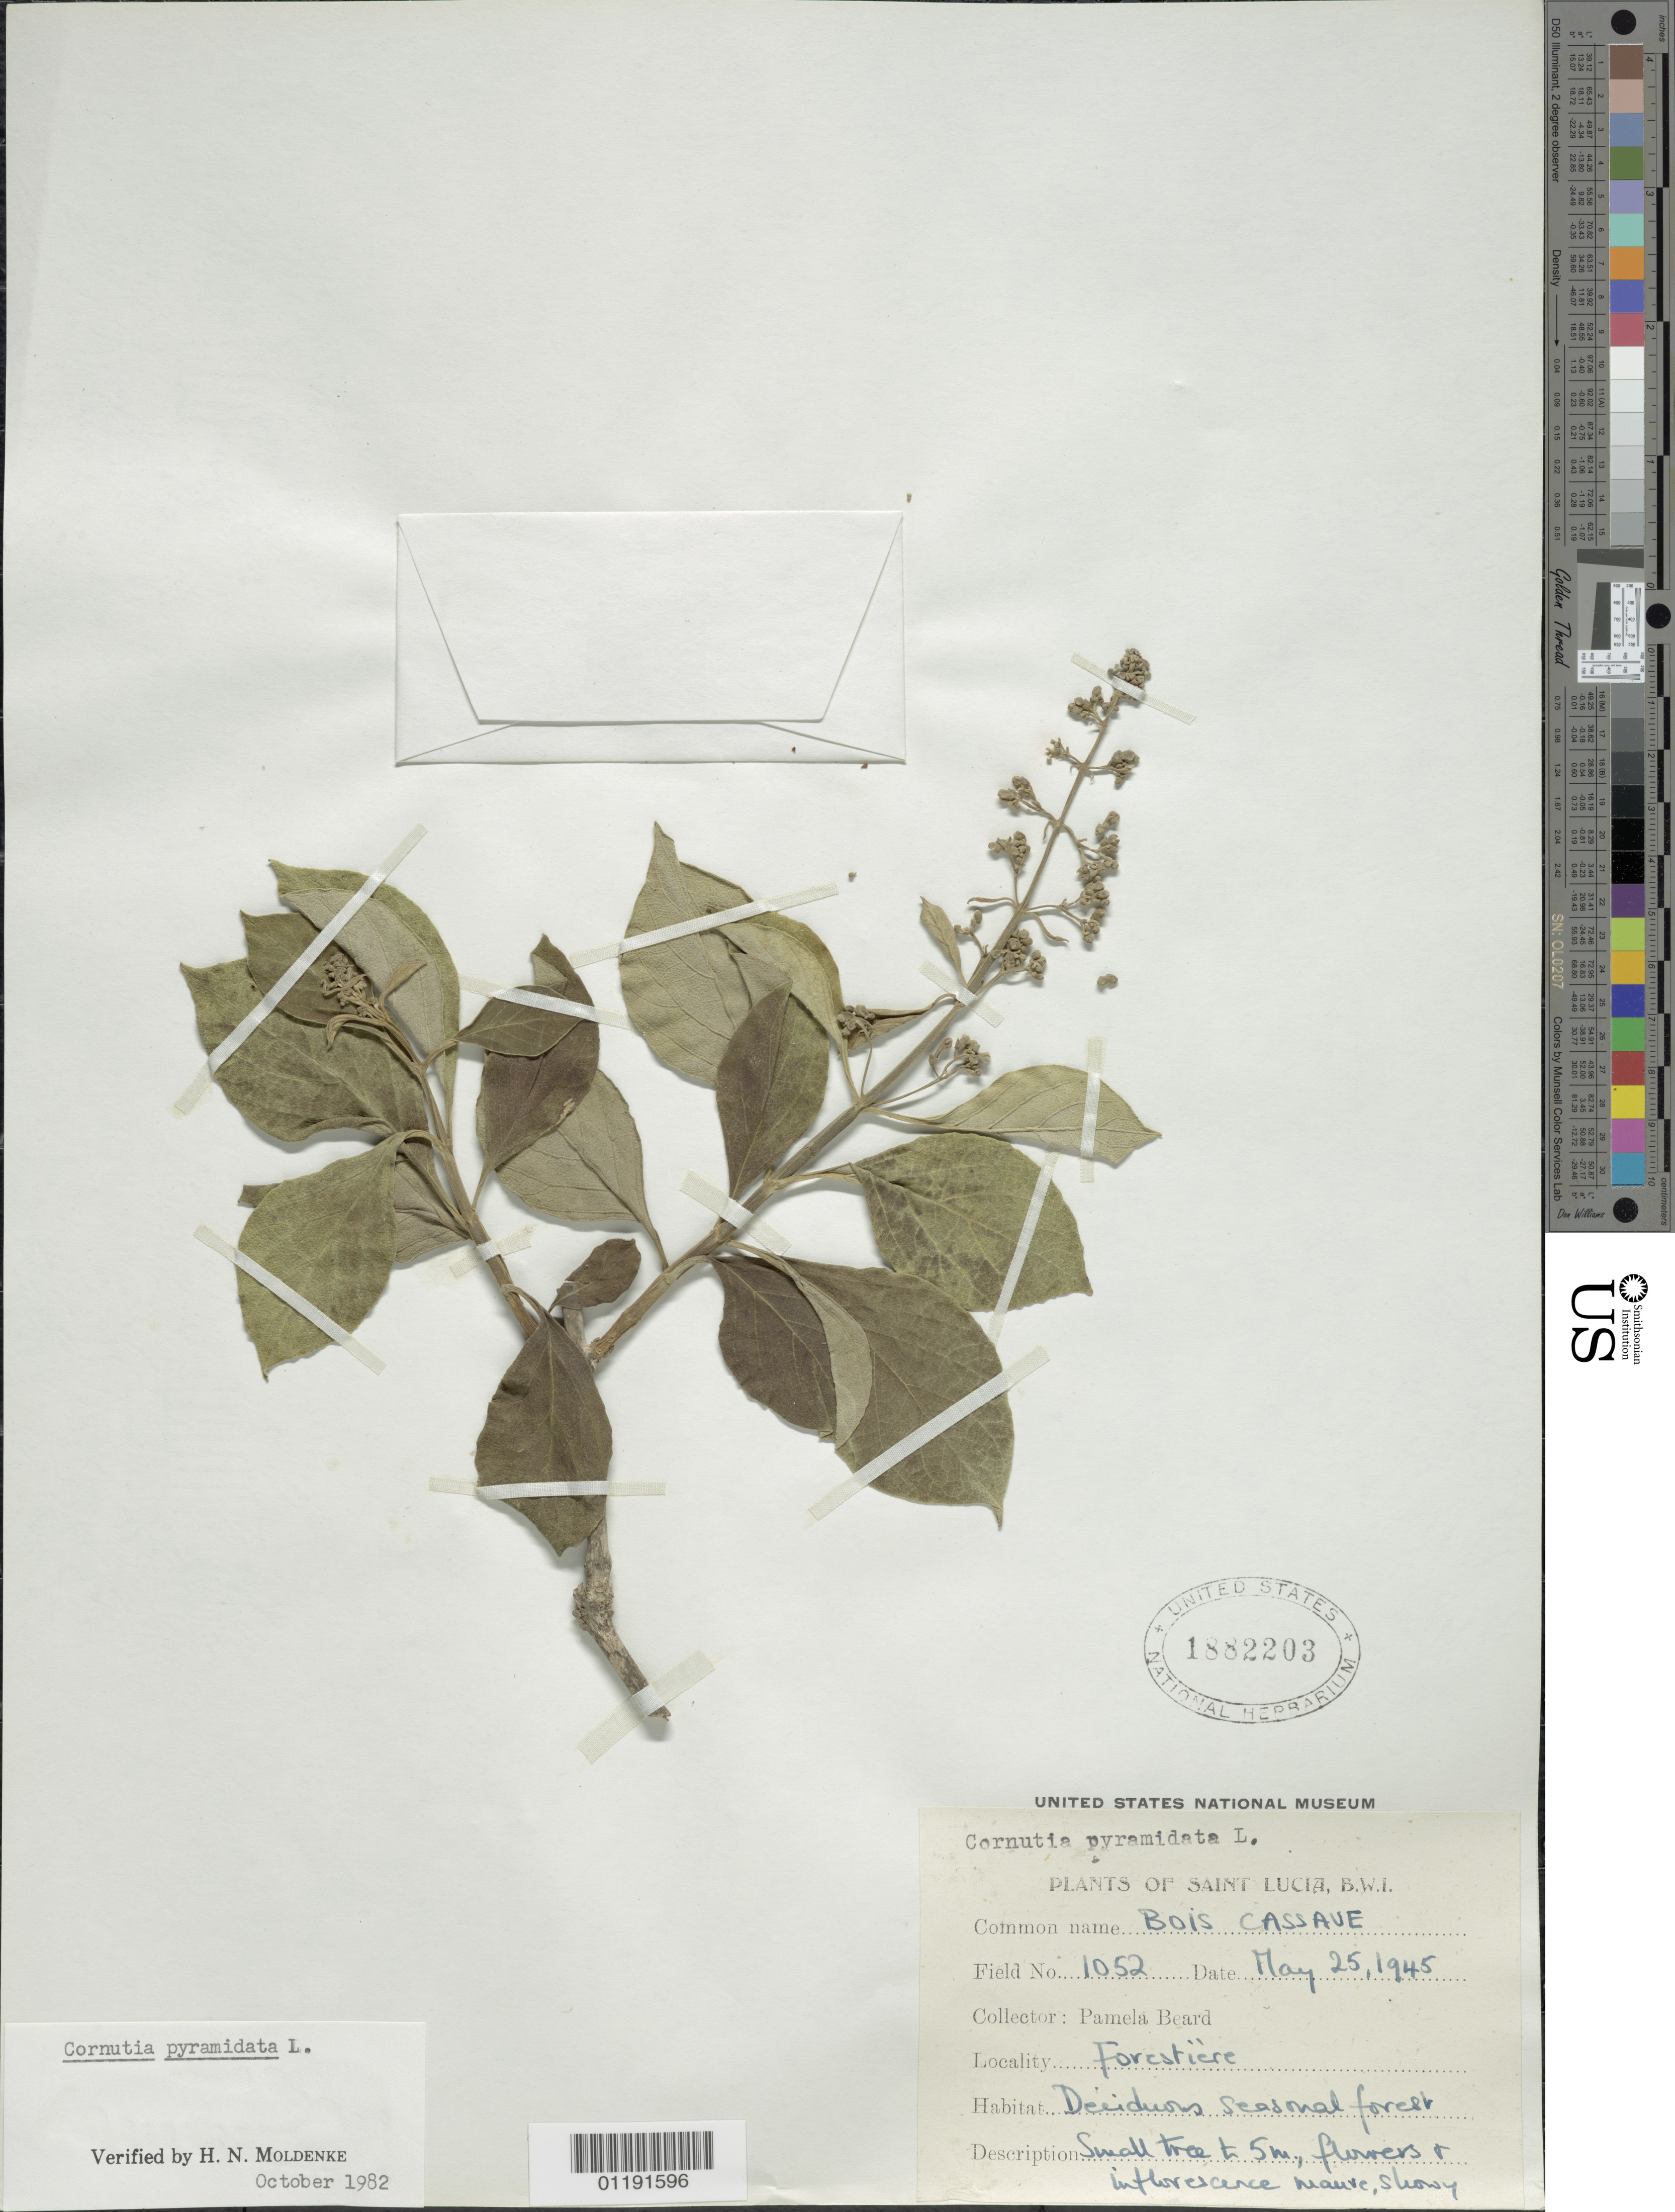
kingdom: Plantae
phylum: Tracheophyta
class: Magnoliopsida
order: Lamiales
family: Lamiaceae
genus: Cornutia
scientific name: Cornutia pyramidata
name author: L.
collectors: P. Beard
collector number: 1052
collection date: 1945-05-25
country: St. Lucia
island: Saint Lucia Island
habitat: Deciduous seasonal forest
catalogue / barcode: US 1882203